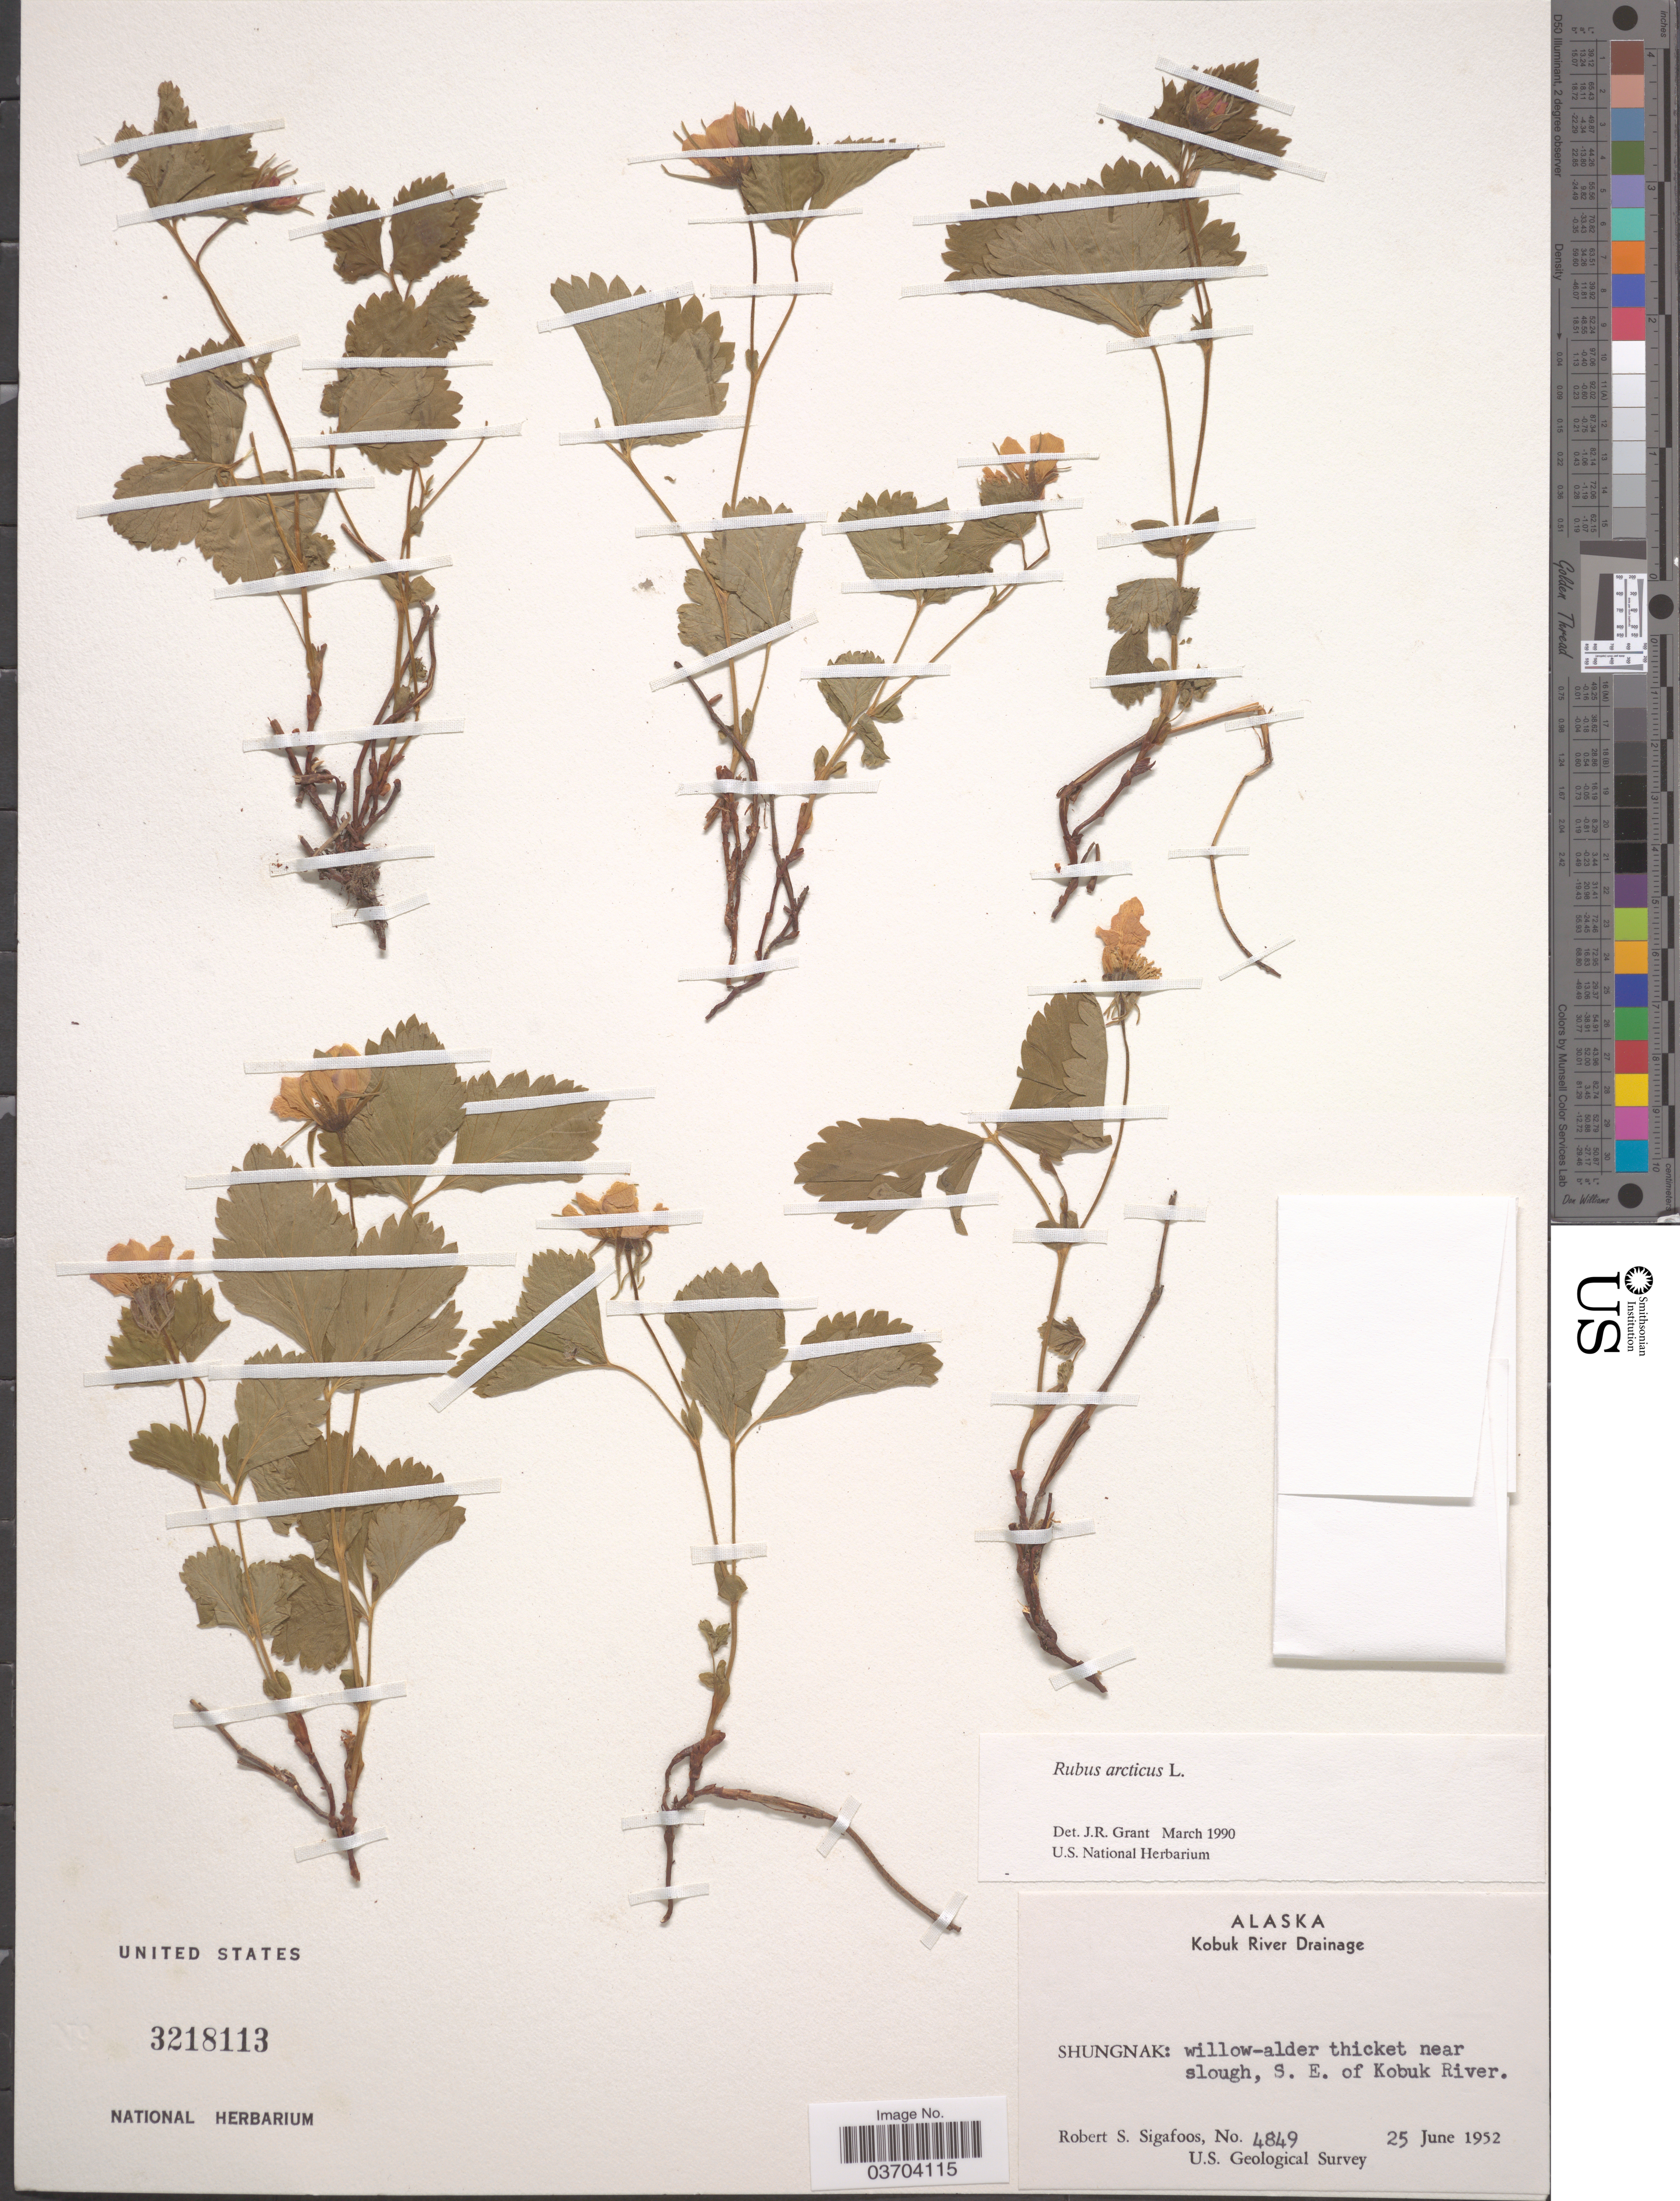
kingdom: Plantae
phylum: Tracheophyta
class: Magnoliopsida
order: Rosales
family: Rosaceae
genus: Rubus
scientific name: Rubus arcticus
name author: L.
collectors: R. Sigafoos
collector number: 4849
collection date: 1952-06-25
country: United States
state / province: Alaska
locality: Kobuk River Drainage. Shungnak: willow-alder thickt near slough, S.E. of Kobuk River.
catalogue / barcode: US 3218113